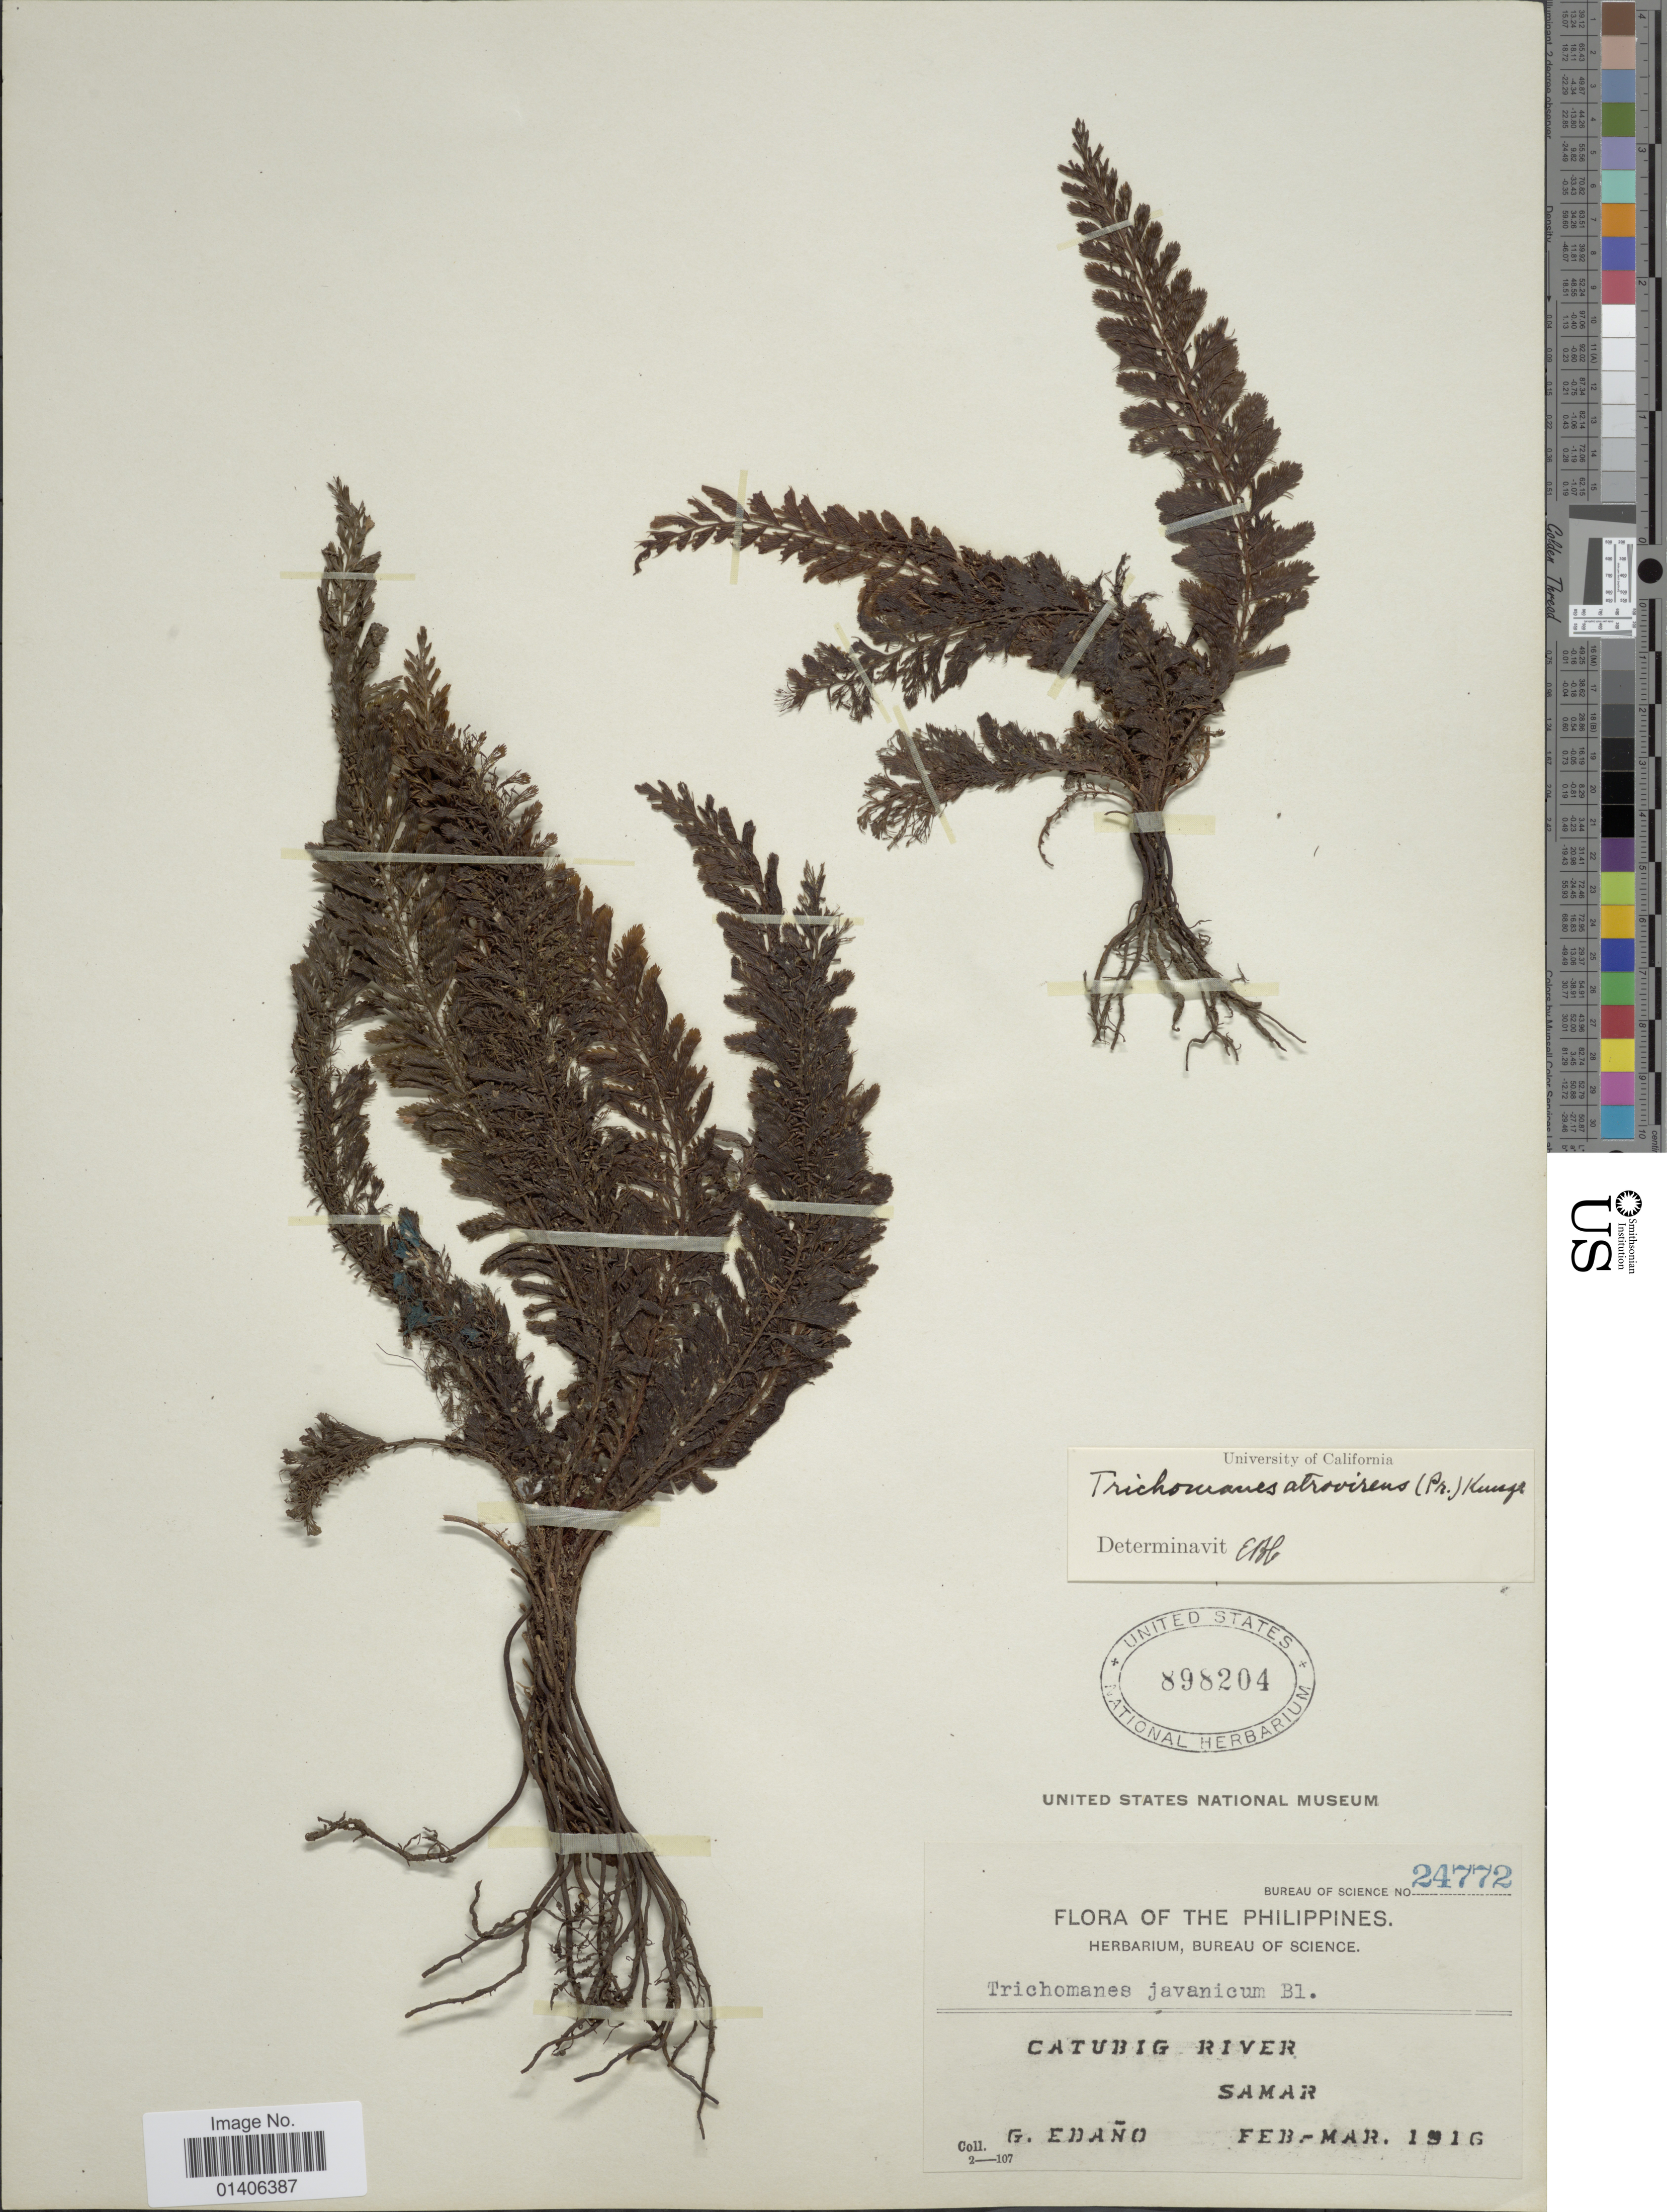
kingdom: Plantae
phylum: Tracheophyta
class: Polypodiopsida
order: Hymenophyllales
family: Hymenophyllaceae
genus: Cephalomanes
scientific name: Cephalomanes atrovirens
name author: C. Presl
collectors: G. Edaño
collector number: Bureau of Science 24772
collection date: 1916-02/1916-03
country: Philippines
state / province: Eastern Visayas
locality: Catubig River, Samar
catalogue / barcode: US 898204